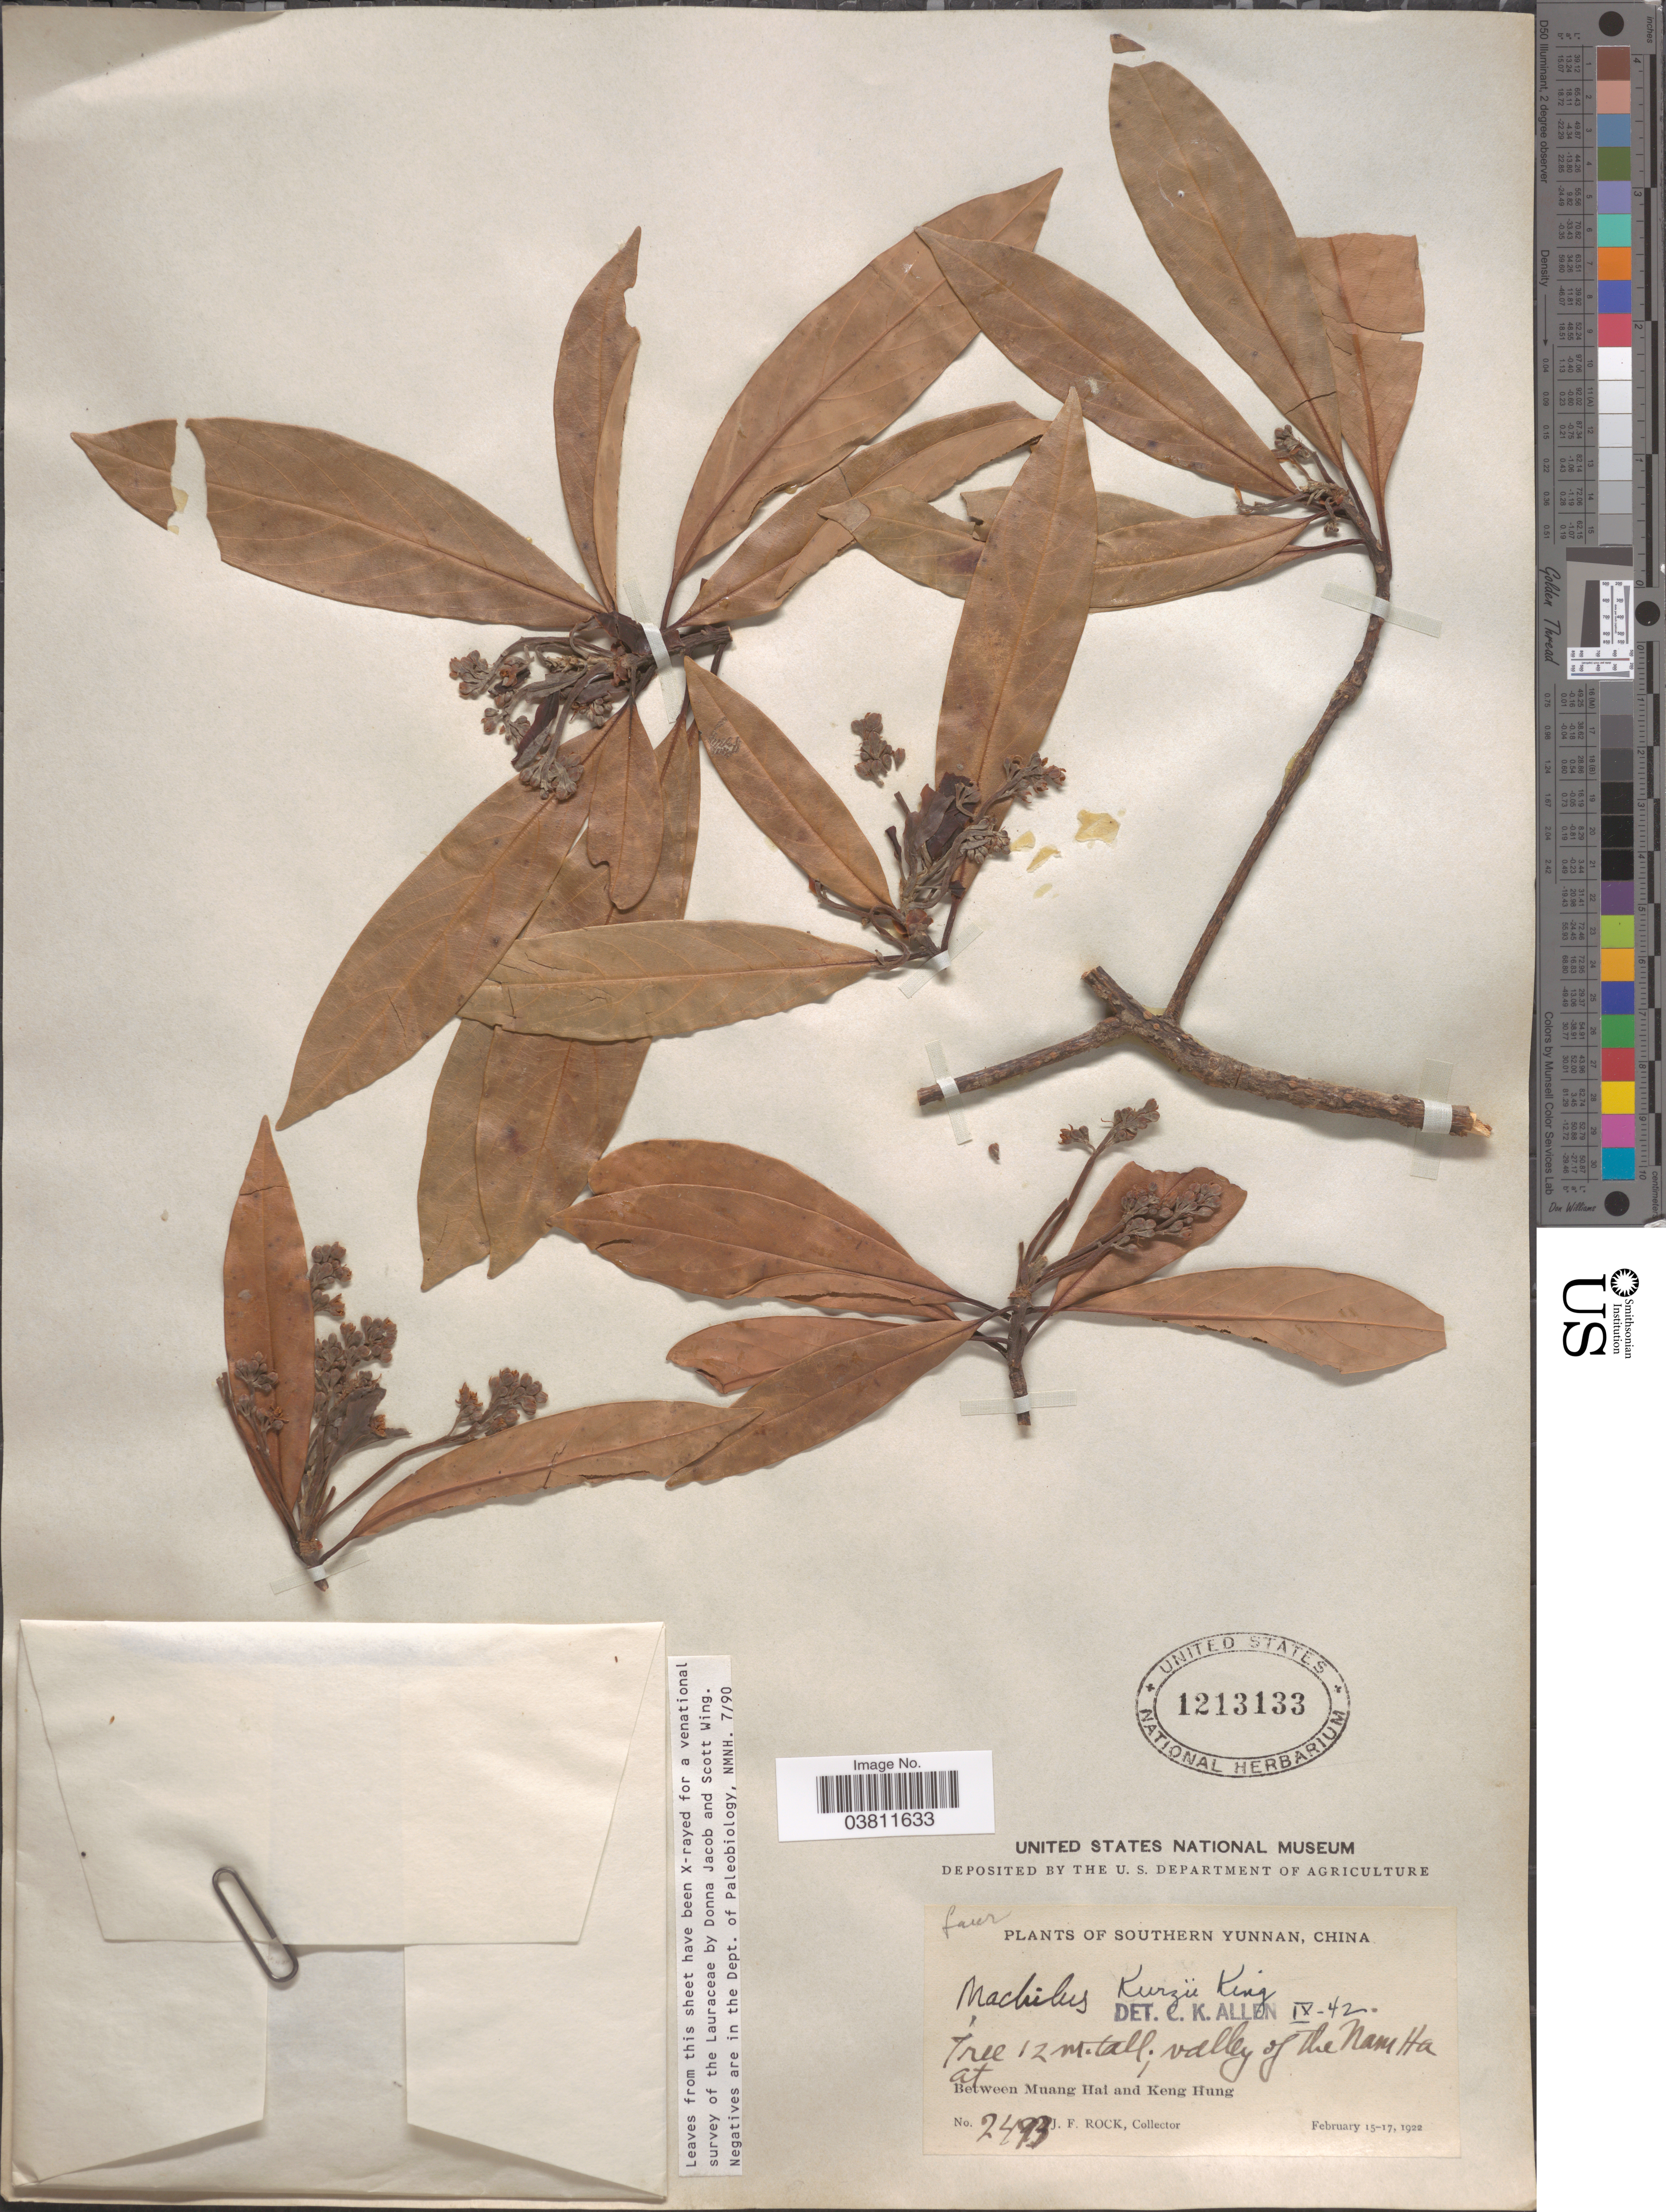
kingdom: Plantae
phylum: Tracheophyta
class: Magnoliopsida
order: Laurales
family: Lauraceae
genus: Machilus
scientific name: Machilus kurzii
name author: King ex Hook. f.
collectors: J. Rock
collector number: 2493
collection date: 1922-02-15/1922-02-17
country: China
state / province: Yunnan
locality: Southern Yunnan. Valley of the Nam Ha at between [unsure placement] Muang Hai and Keng Hung. [interpreted]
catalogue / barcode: US 1213133